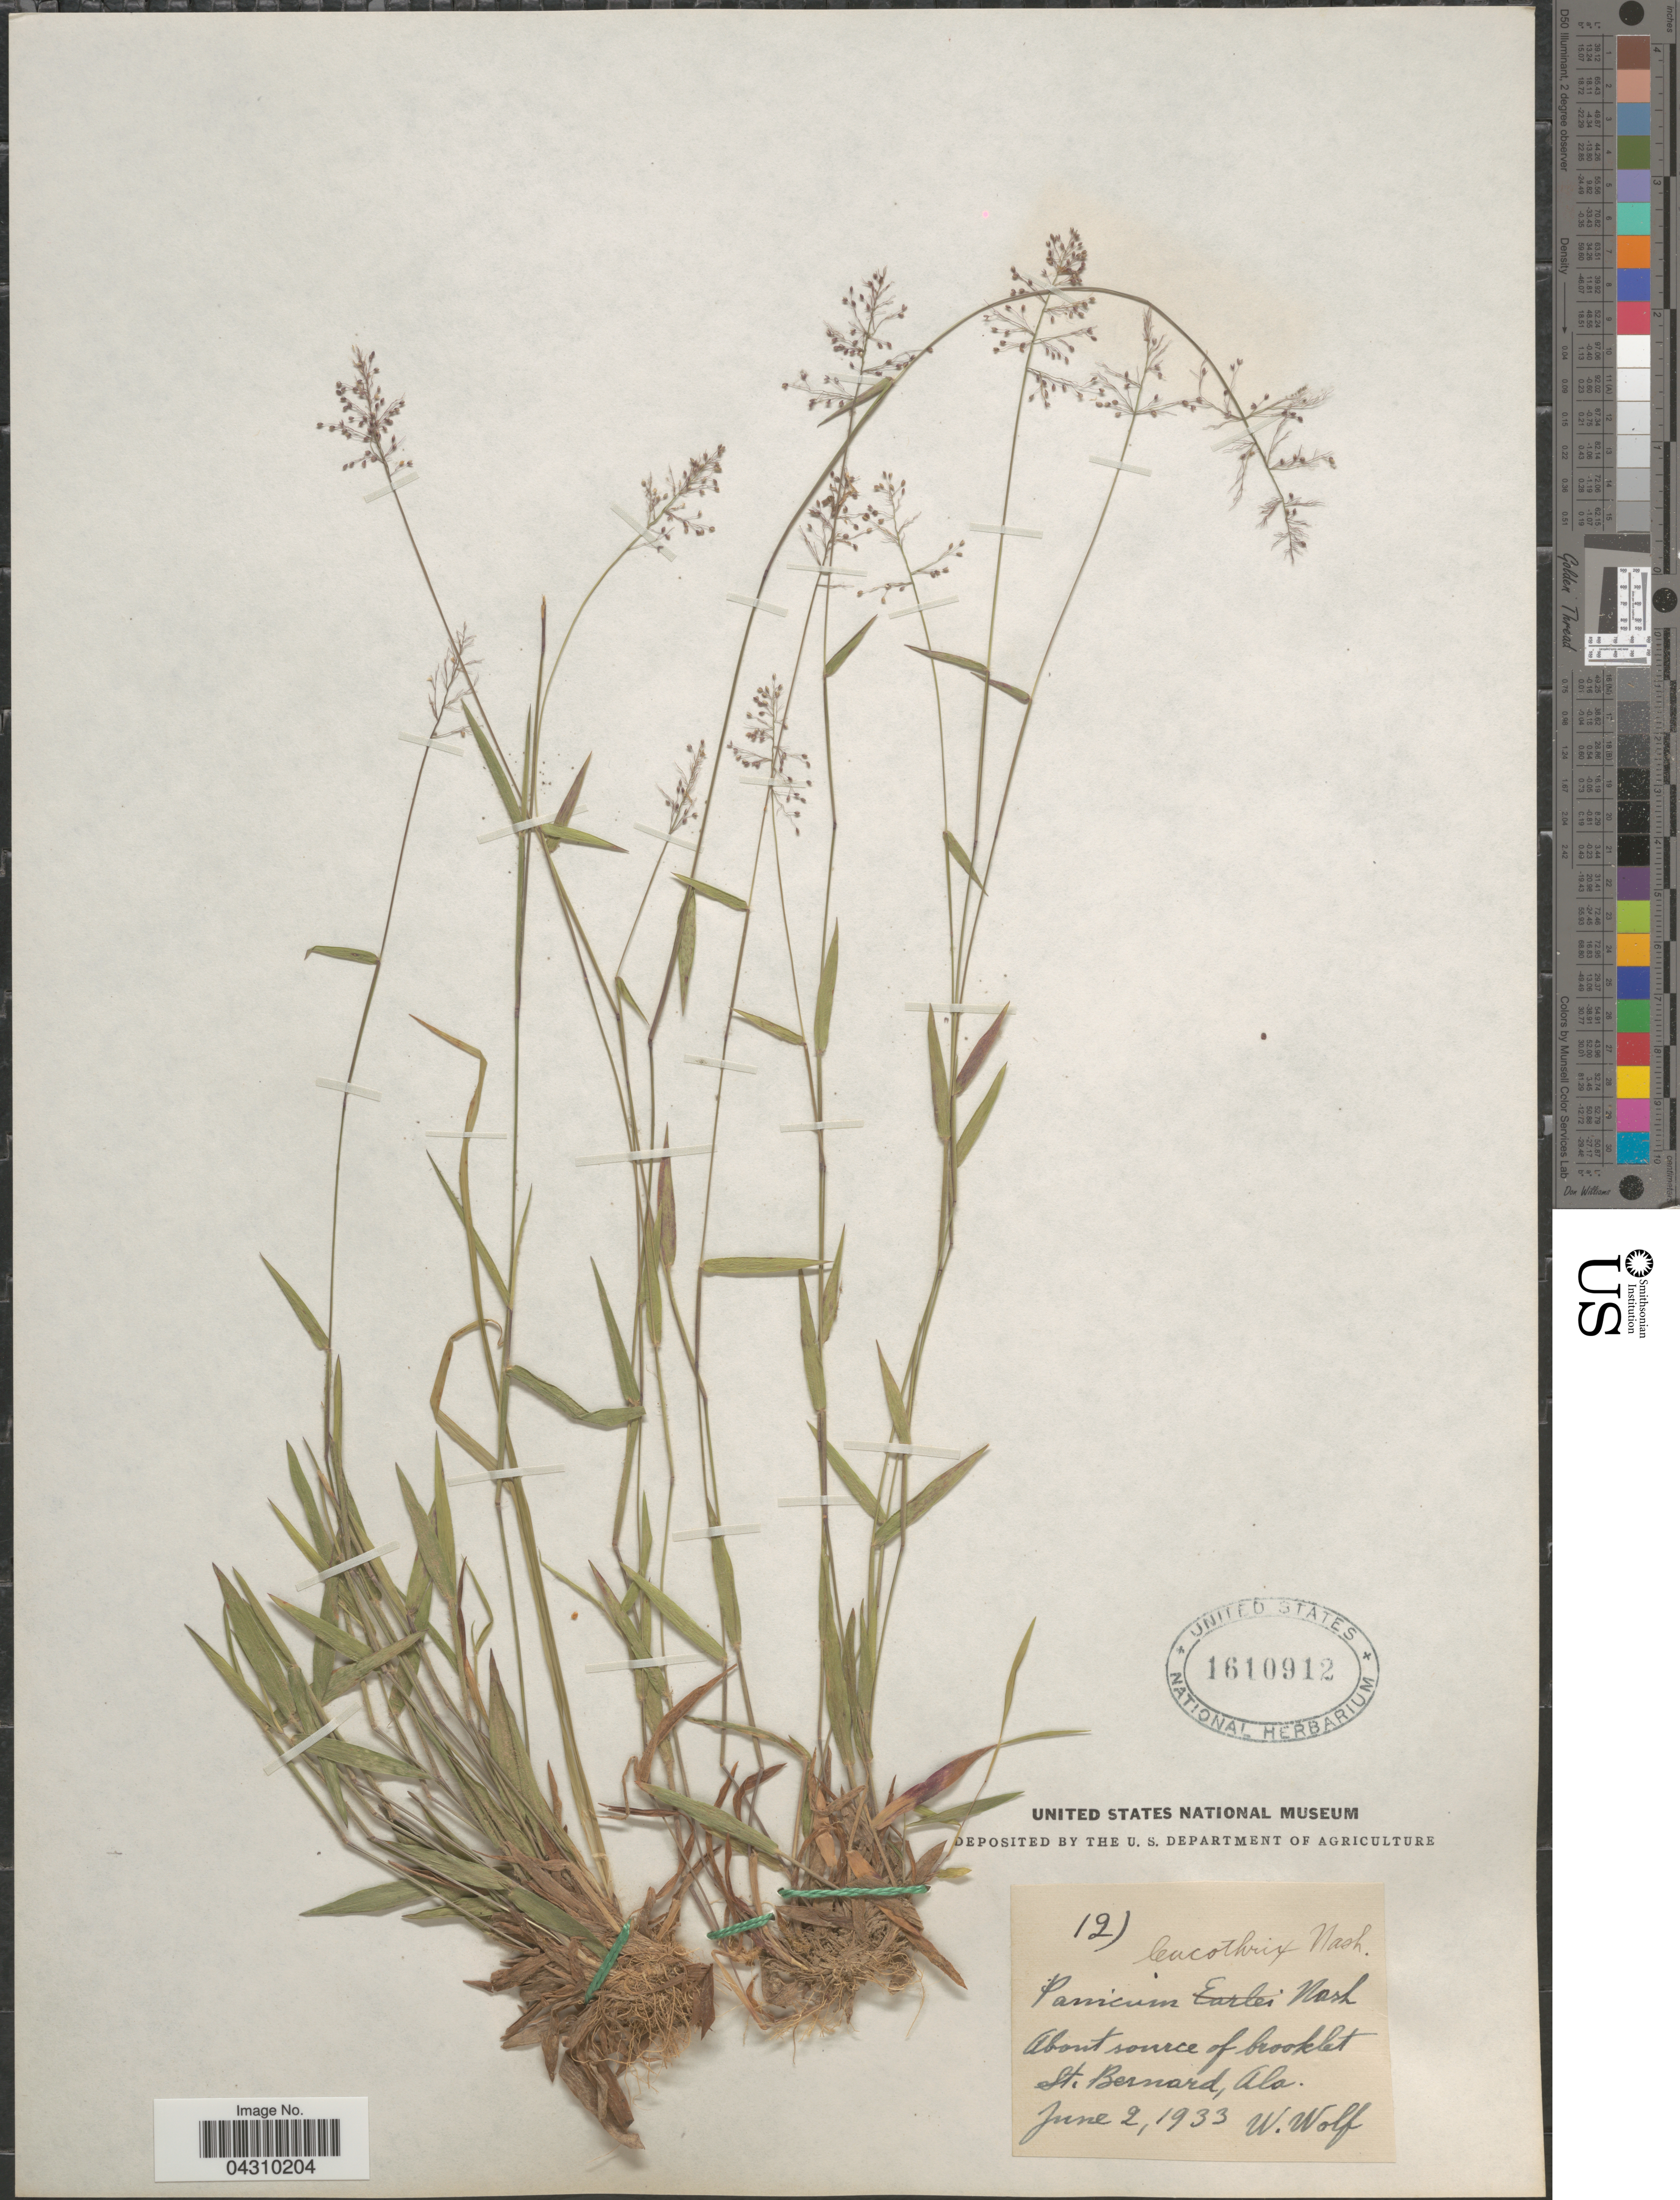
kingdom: Plantae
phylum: Tracheophyta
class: Liliopsida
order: Poales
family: Poaceae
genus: Dichanthelium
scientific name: Dichanthelium acuminatum var. acuminatum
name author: (Sw.) Gould & C.A. Clark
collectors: W. Wolf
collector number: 12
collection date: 1933-06-02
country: United States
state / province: Alabama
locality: About source of brooklet St. Bernard.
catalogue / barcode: US 1610912